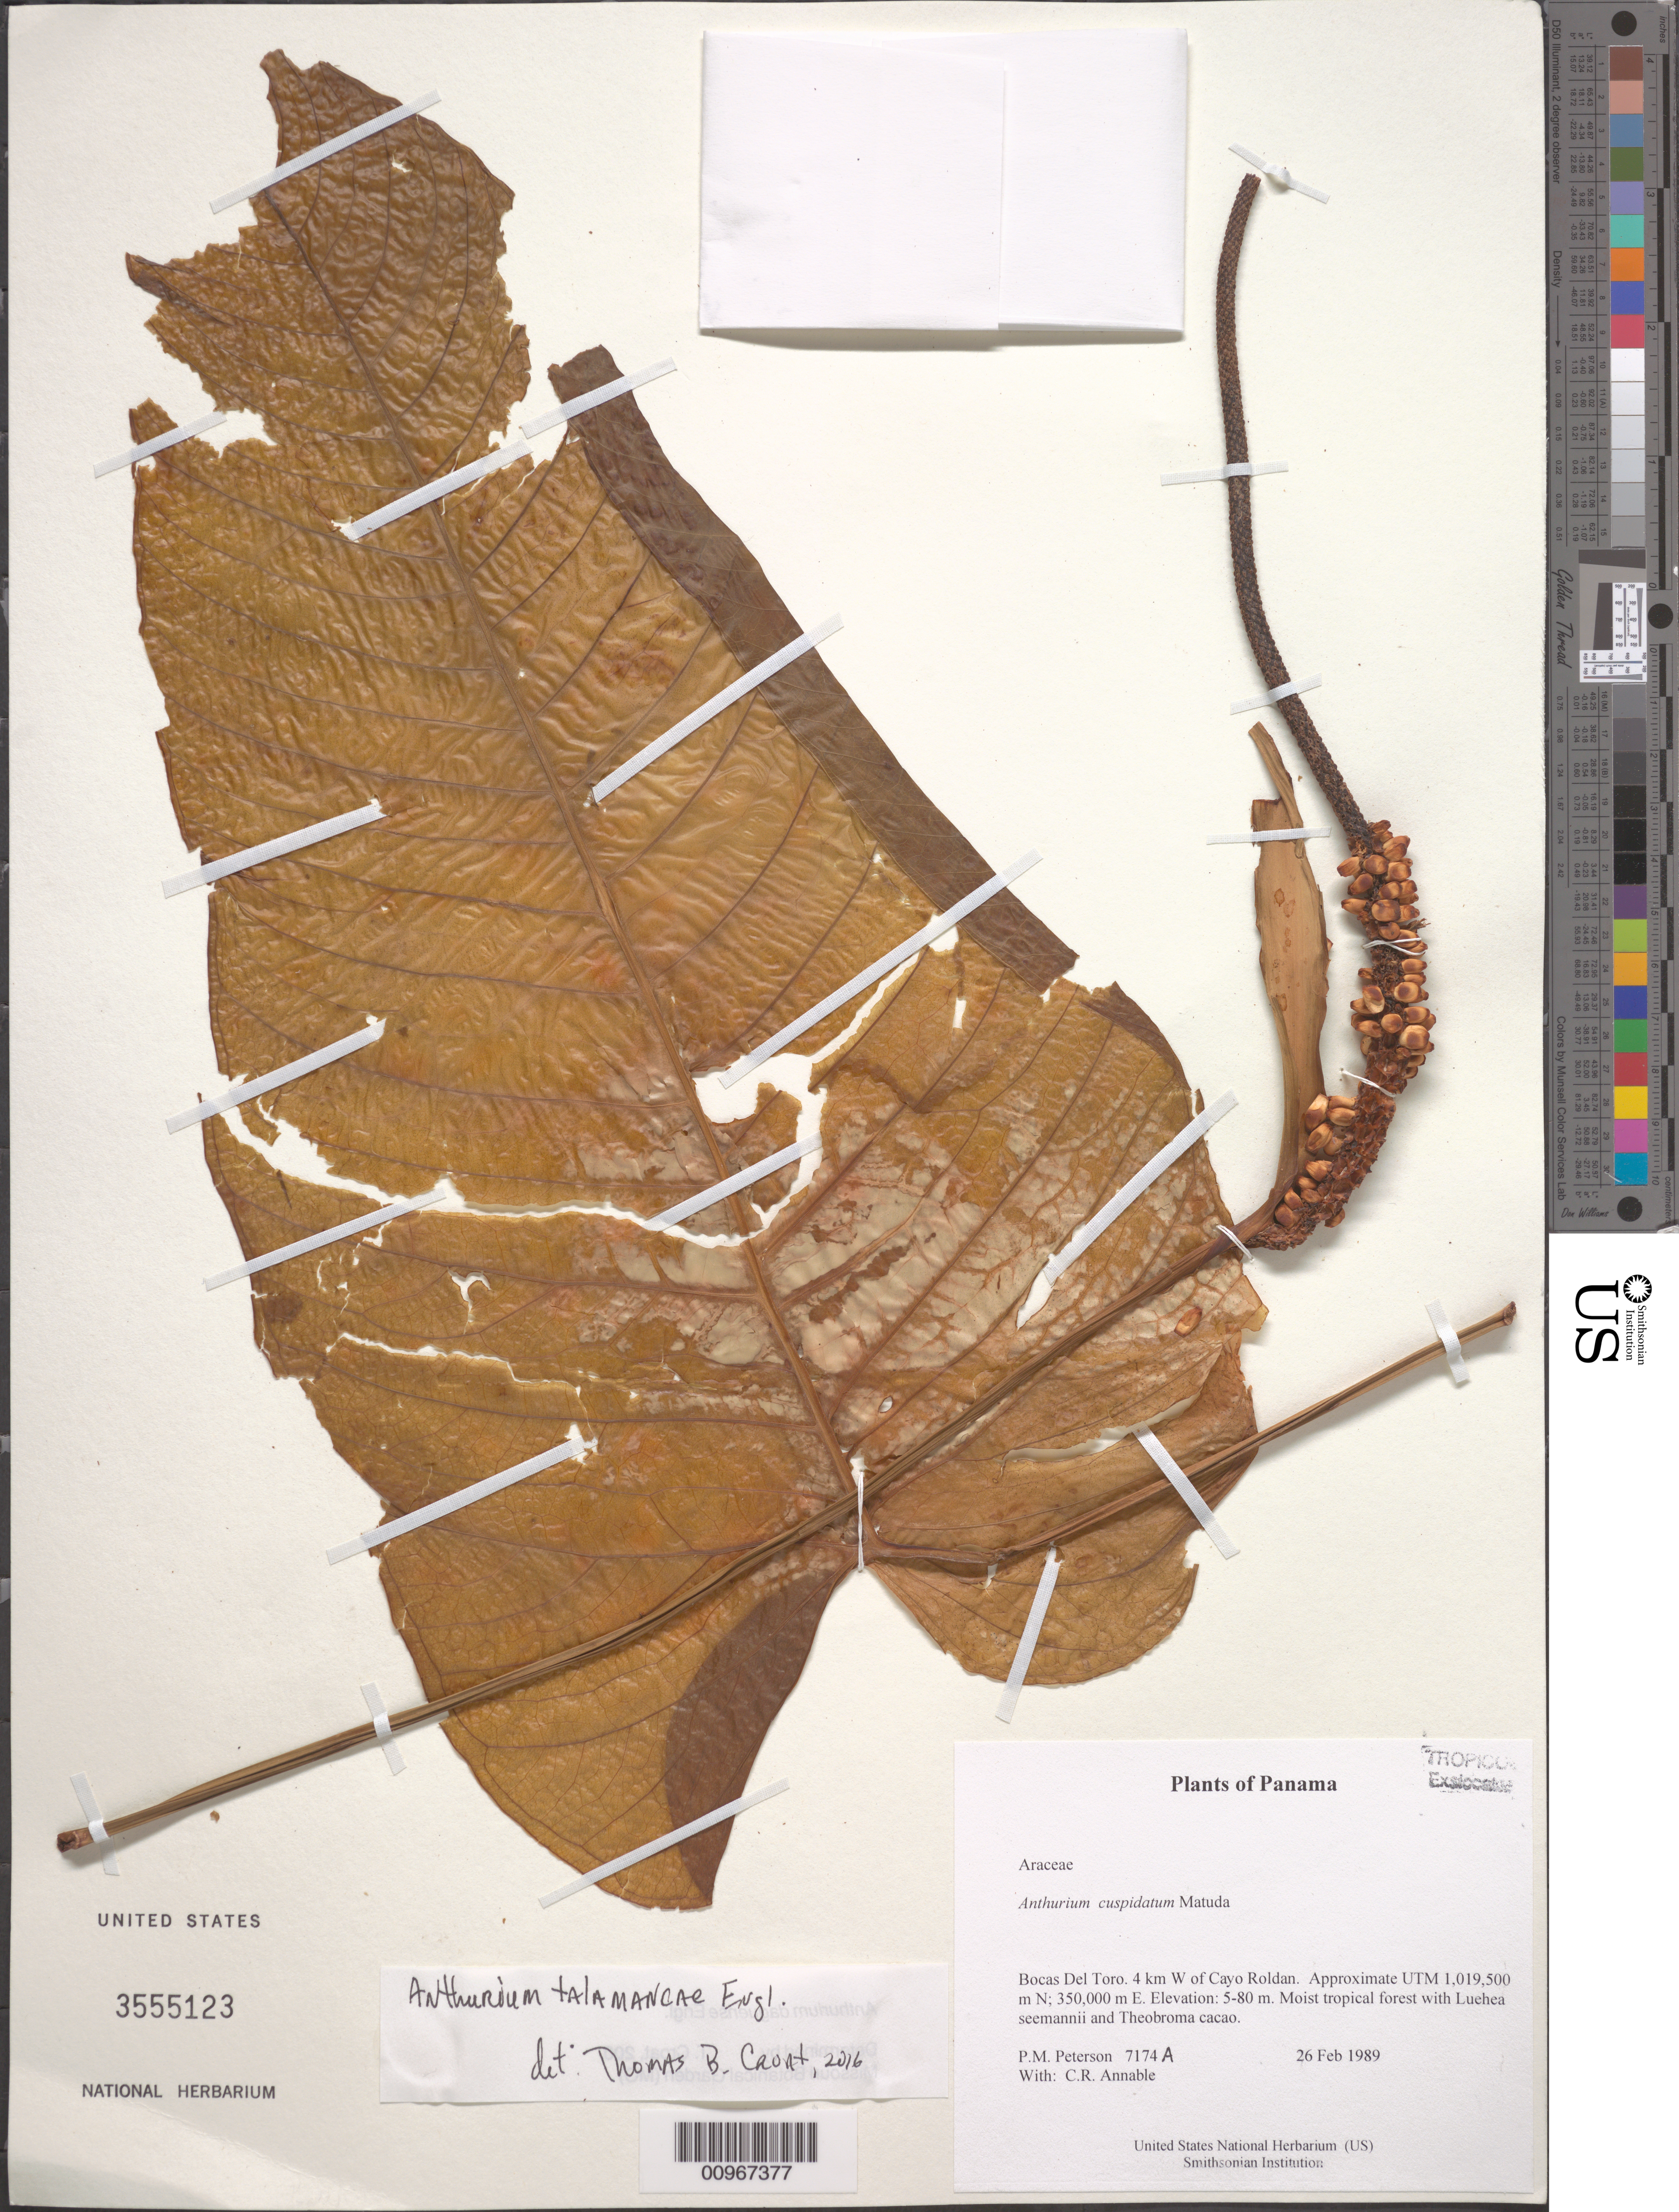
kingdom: Plantae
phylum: Tracheophyta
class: Liliopsida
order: Alismatales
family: Araceae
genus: Anthurium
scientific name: Anthurium cuspidatum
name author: Mast.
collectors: P. M. Peterson & C. R. Annable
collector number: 07174 a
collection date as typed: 26 Feb 1989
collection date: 1989-02-26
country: Panama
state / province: Bocas del Toro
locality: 4 km W of Cayo Roldan. Approximate UTM 1,019,500 m N; 350,000 m E.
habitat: Moist tropical forest with Luehea seemannii and Theobroma cacao.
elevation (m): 5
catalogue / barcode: US 3555123